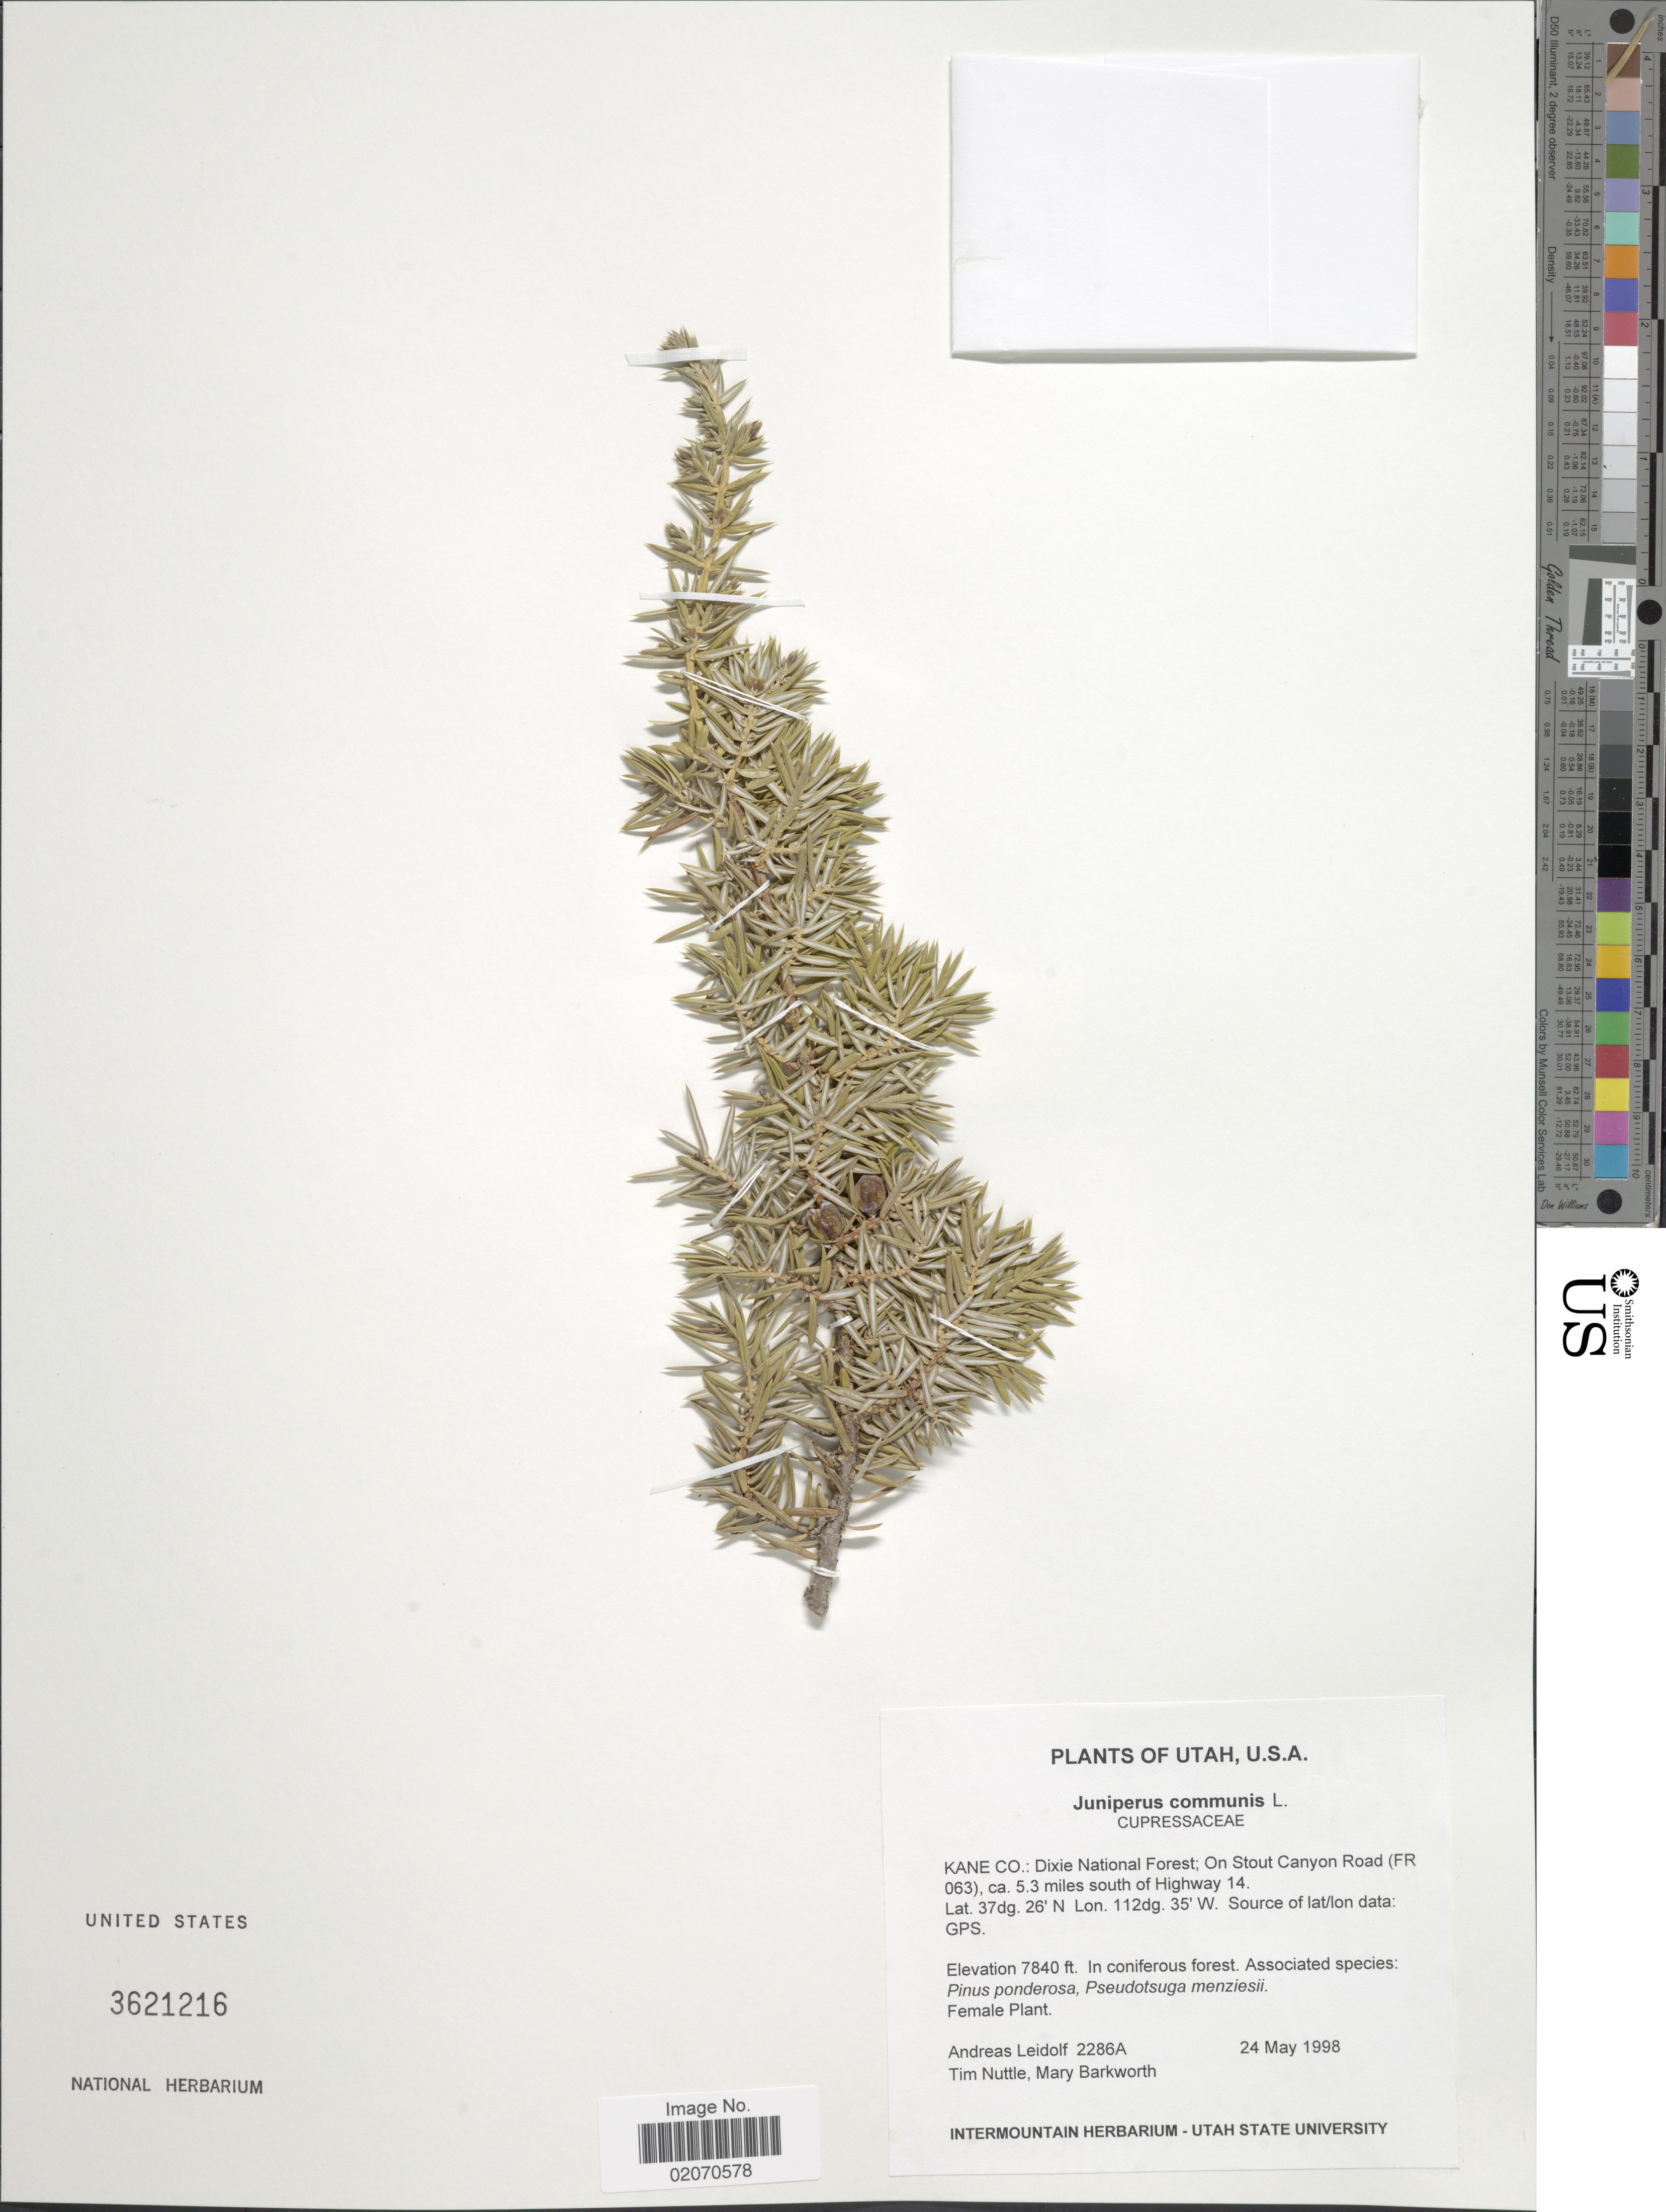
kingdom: Plantae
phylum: Tracheophyta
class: Pinopsida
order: Pinales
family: Cupressaceae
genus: Juniperus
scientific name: Juniperus communis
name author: L.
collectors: A. Leidolf, T. Nuttle & M. E. Barkworth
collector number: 2286A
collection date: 1998-05-24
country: United States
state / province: Utah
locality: Kane Co.: Dixie National Forest; On Stout Canyon Road (FR 063), ca. 5.3 miles south of Highway 14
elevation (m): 2390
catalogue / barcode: US 3621216